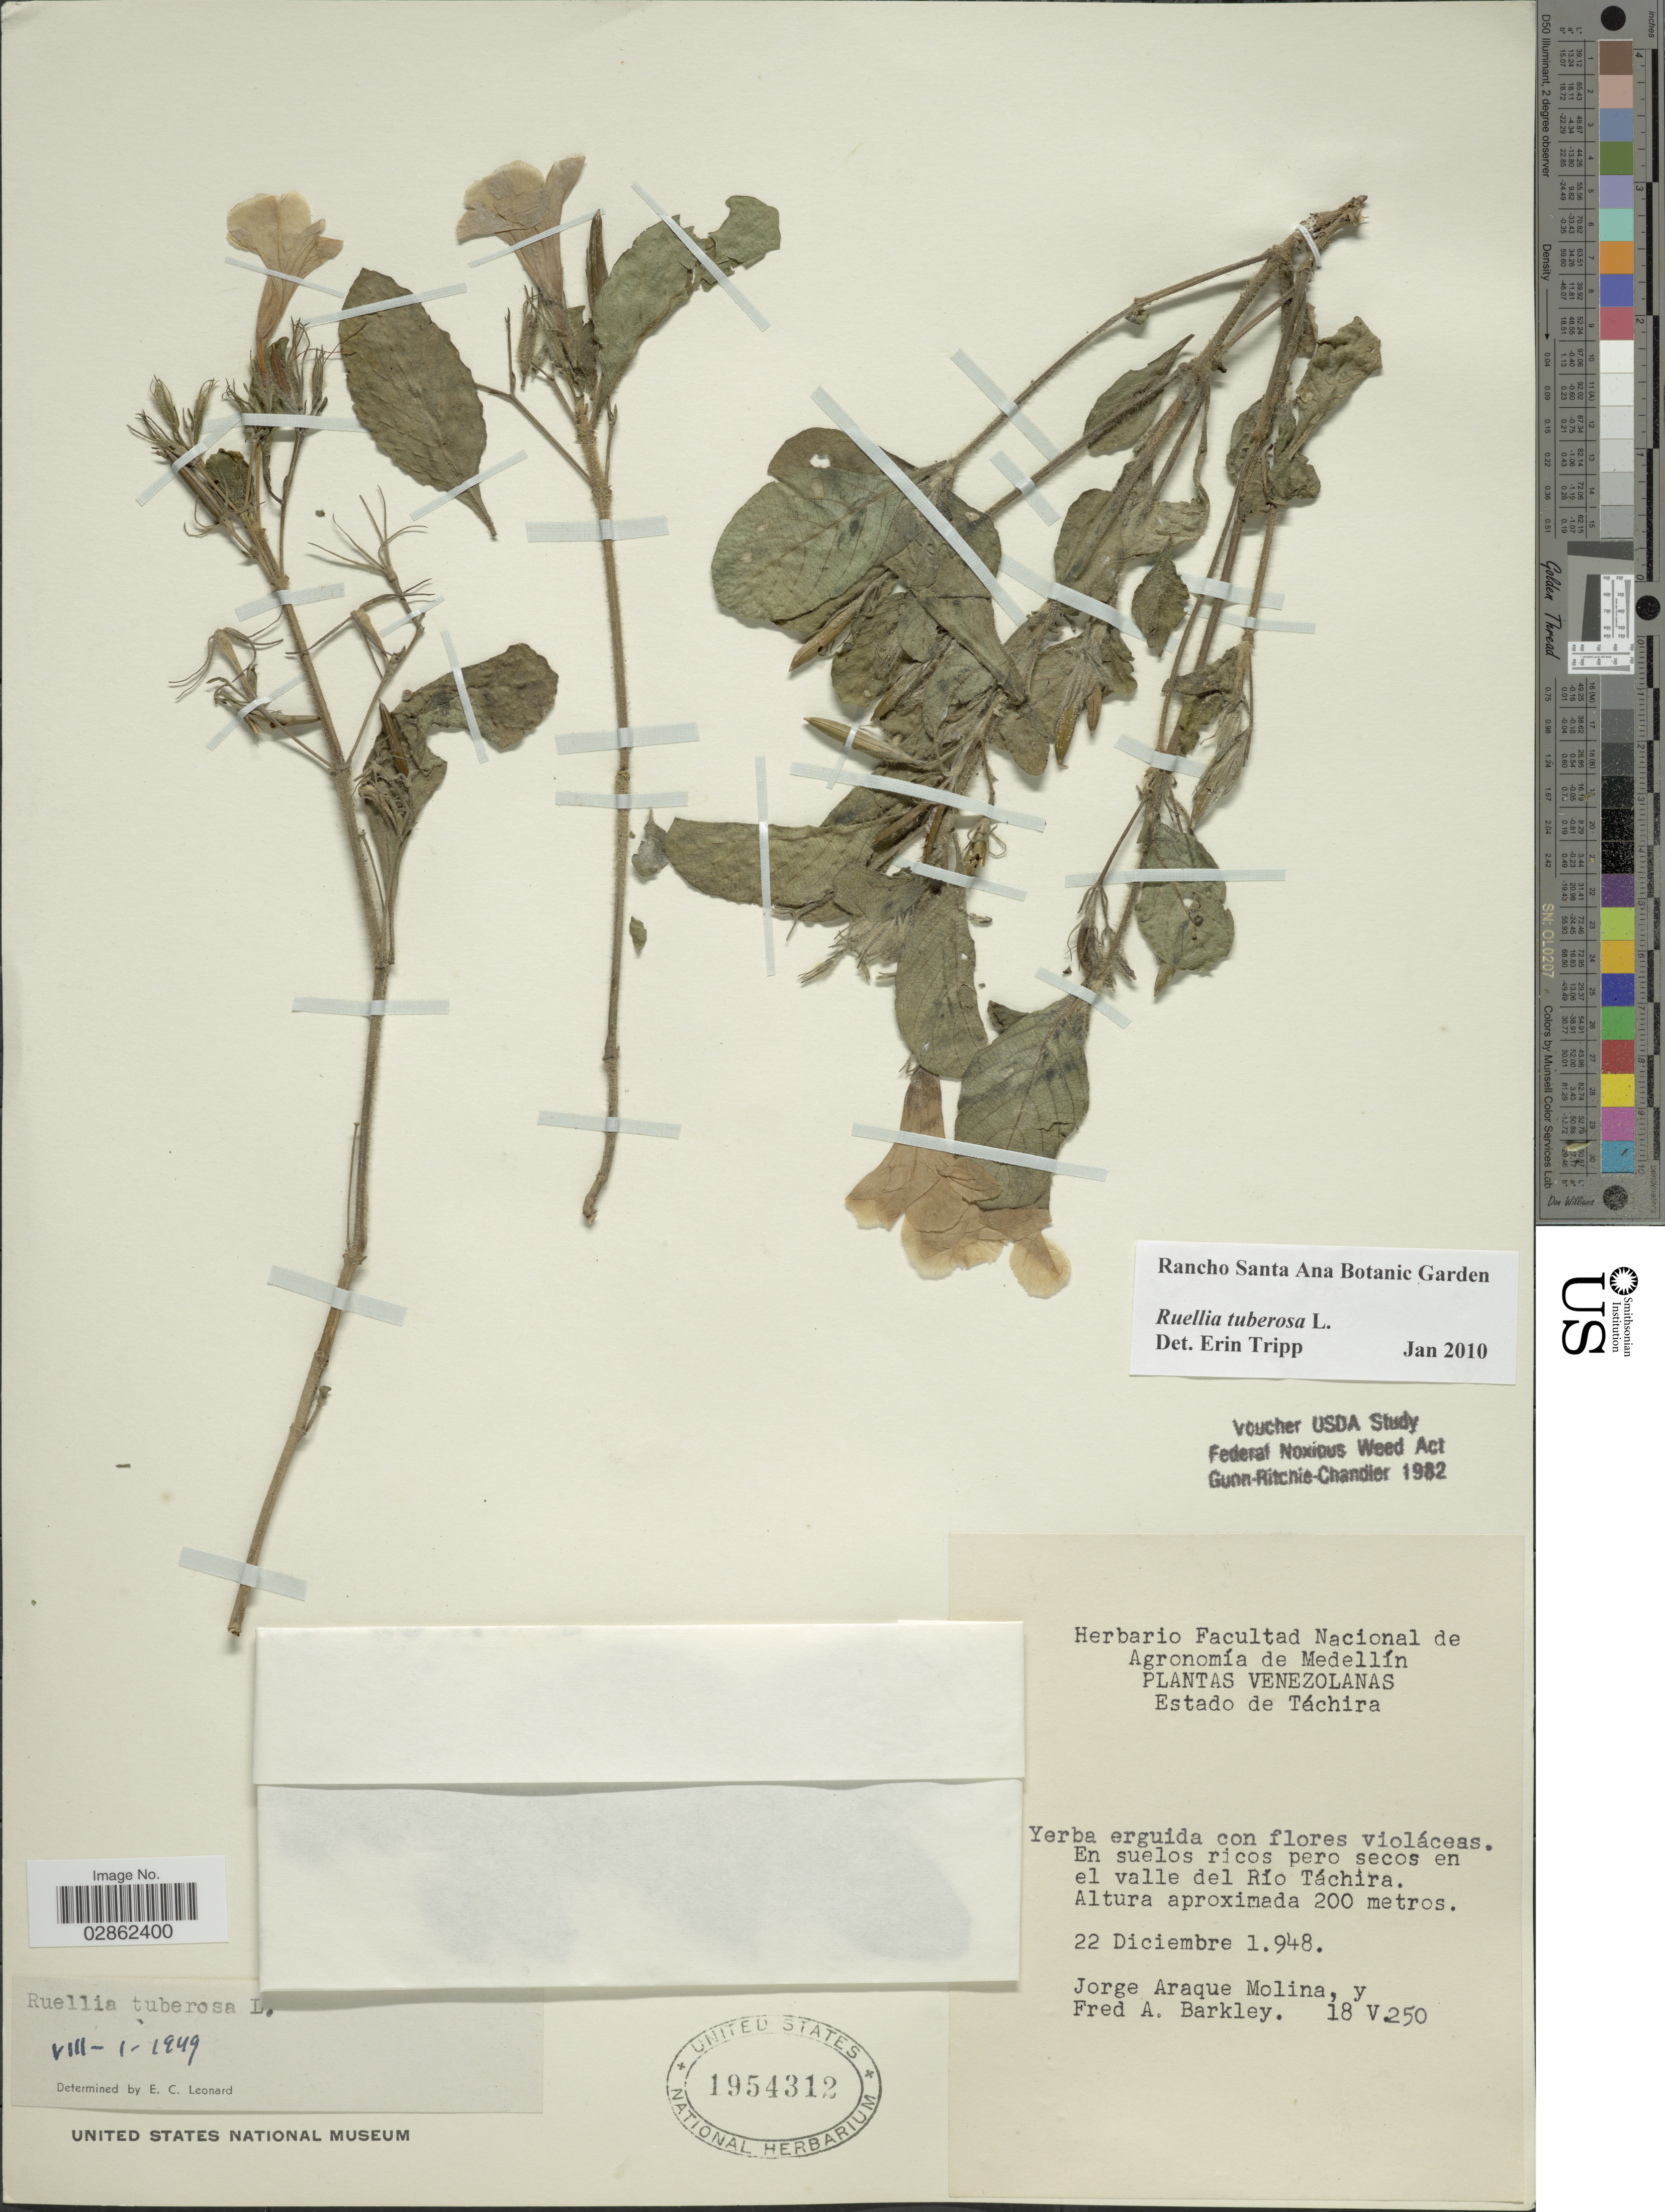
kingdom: Plantae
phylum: Tracheophyta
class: Magnoliopsida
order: Lamiales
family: Acanthaceae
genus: Ruellia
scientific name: Ruellia tuberosa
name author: L.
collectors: J. A. Molina & F. A. Barkley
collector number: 18V250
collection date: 1948-12-22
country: Venezuela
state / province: Tachira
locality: En el valle del Río Táchira.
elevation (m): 200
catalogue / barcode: US 1954312